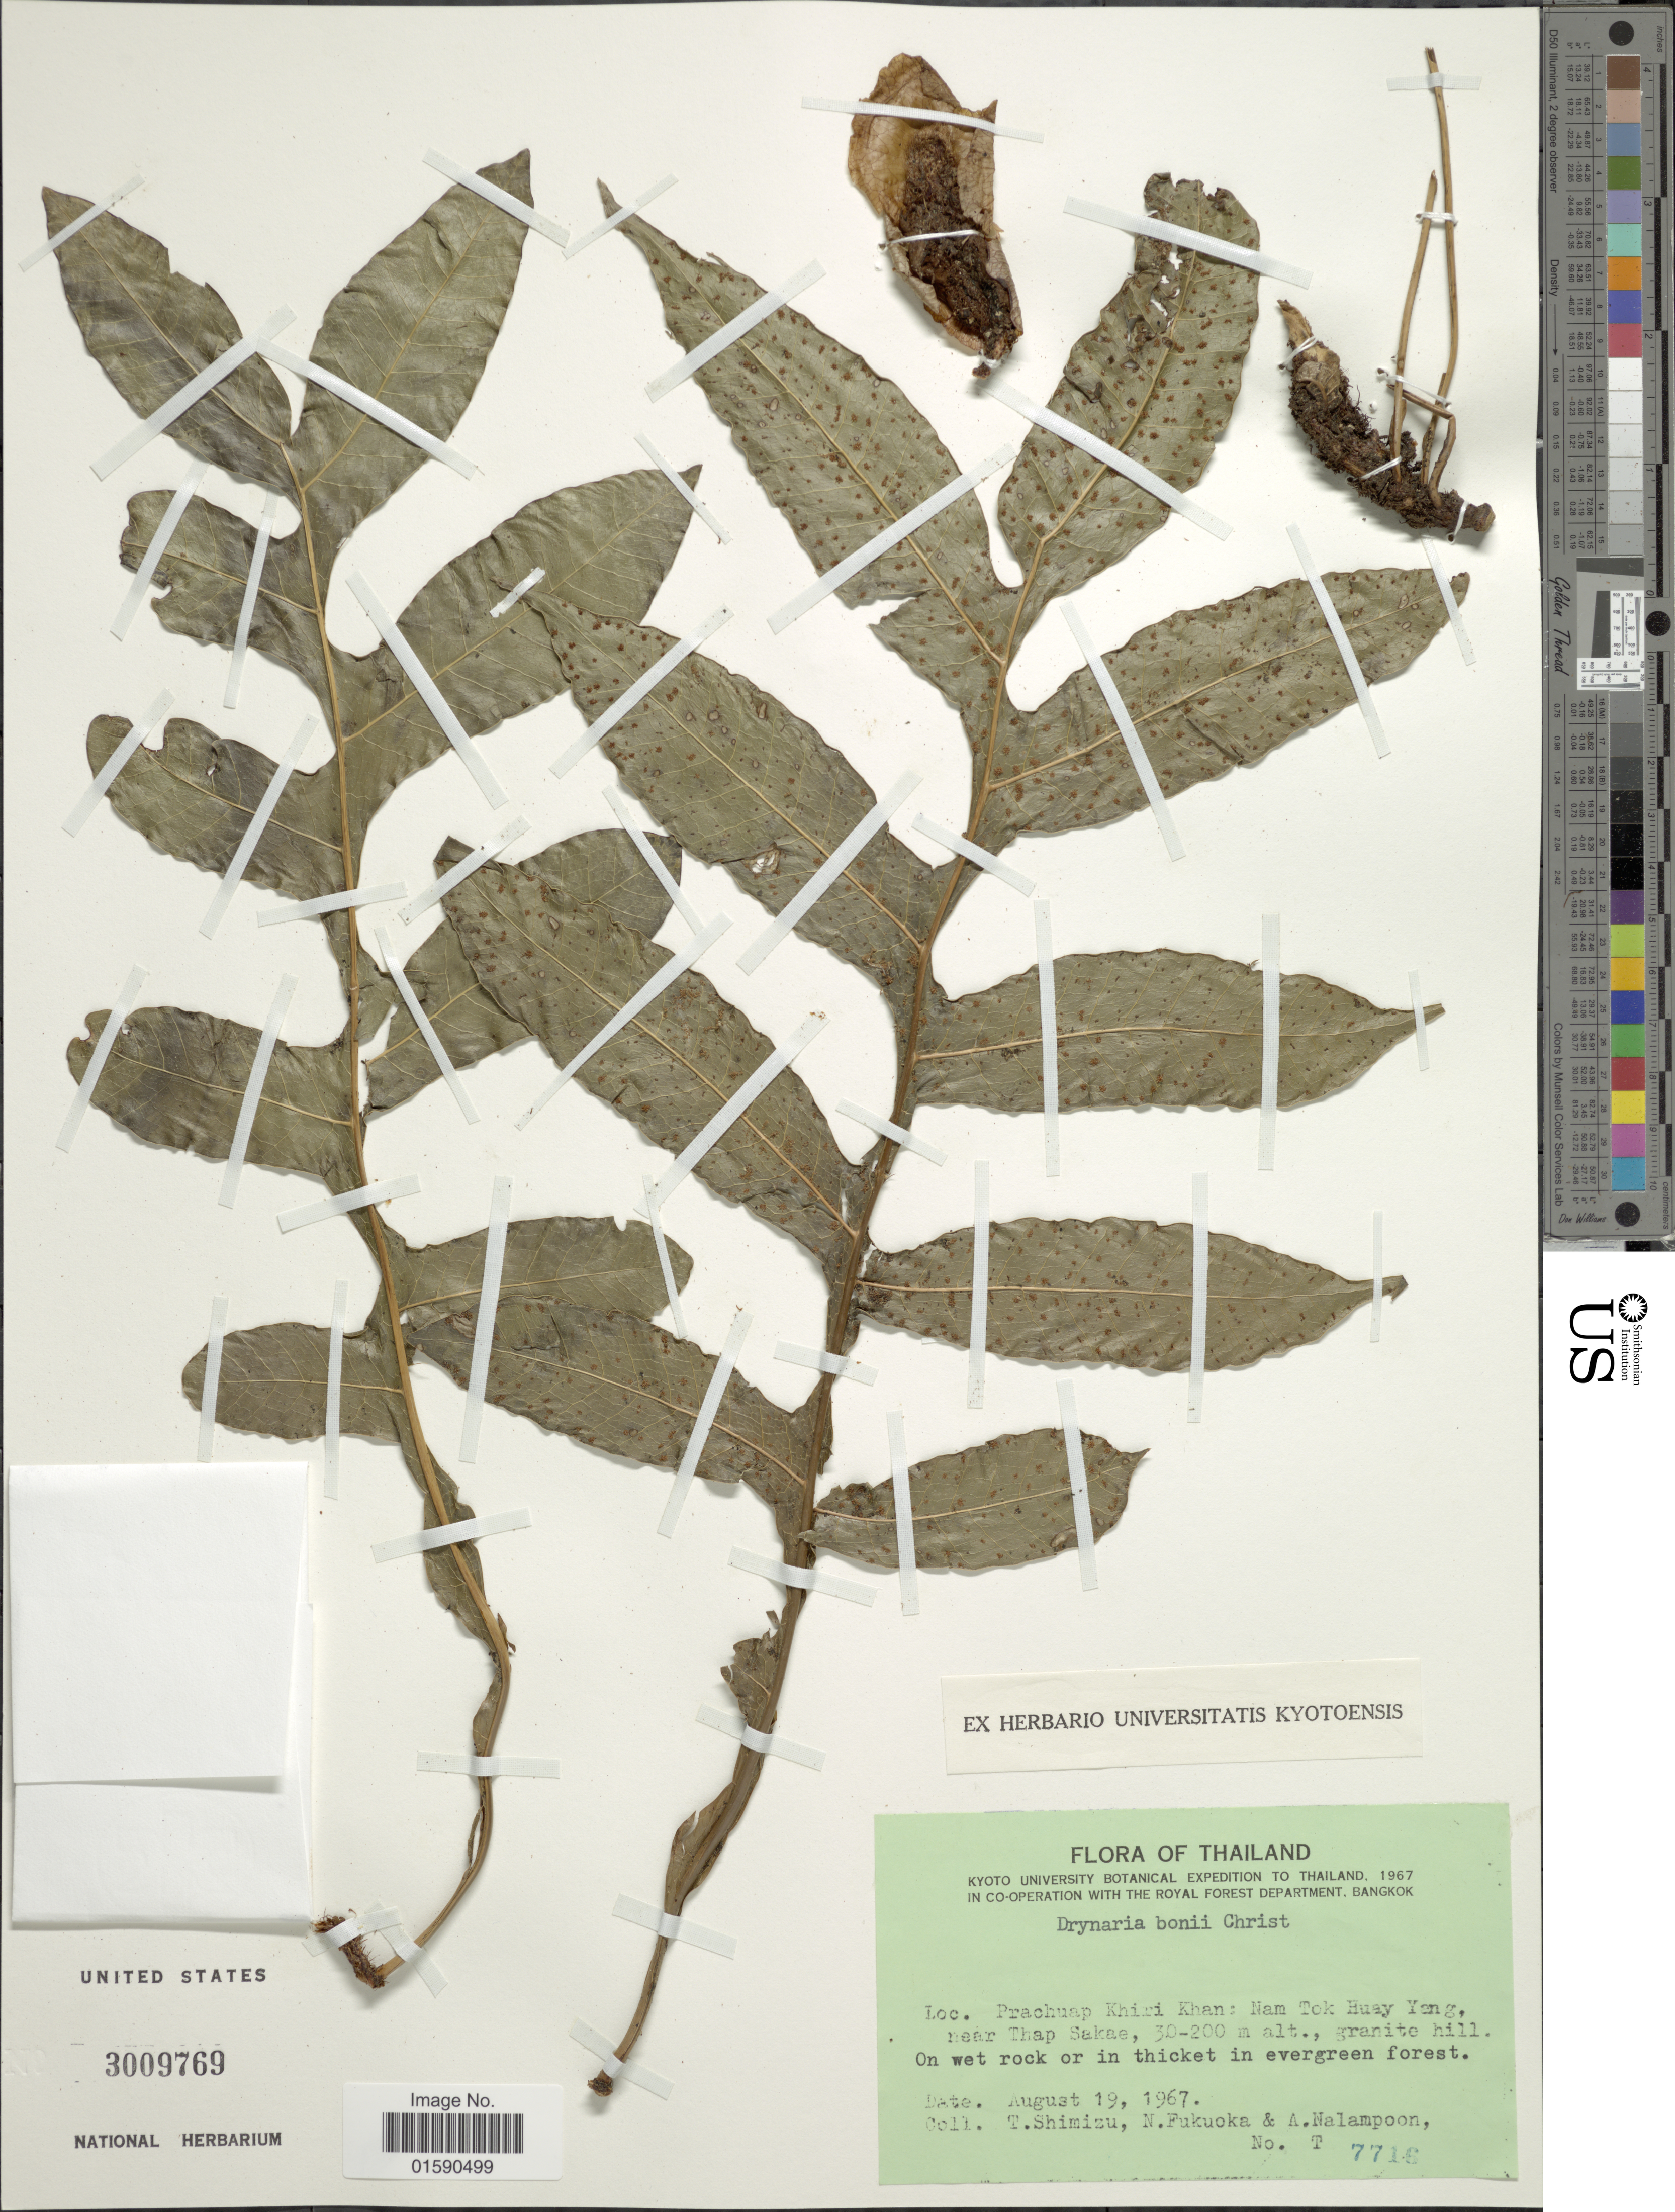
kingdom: Plantae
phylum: Tracheophyta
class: Polypodiopsida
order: Polypodiales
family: Polypodiaceae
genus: Drynaria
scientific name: Drynaria bonii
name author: Christ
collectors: T. Shimizu, N. Fukuoka & A. Nalampoon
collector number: T 7716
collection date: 1967-08-19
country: Thailand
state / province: Prachuap Khiri Khan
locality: Nam Tok Huay Yeng, near Thap Sakae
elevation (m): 30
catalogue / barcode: US 3009769